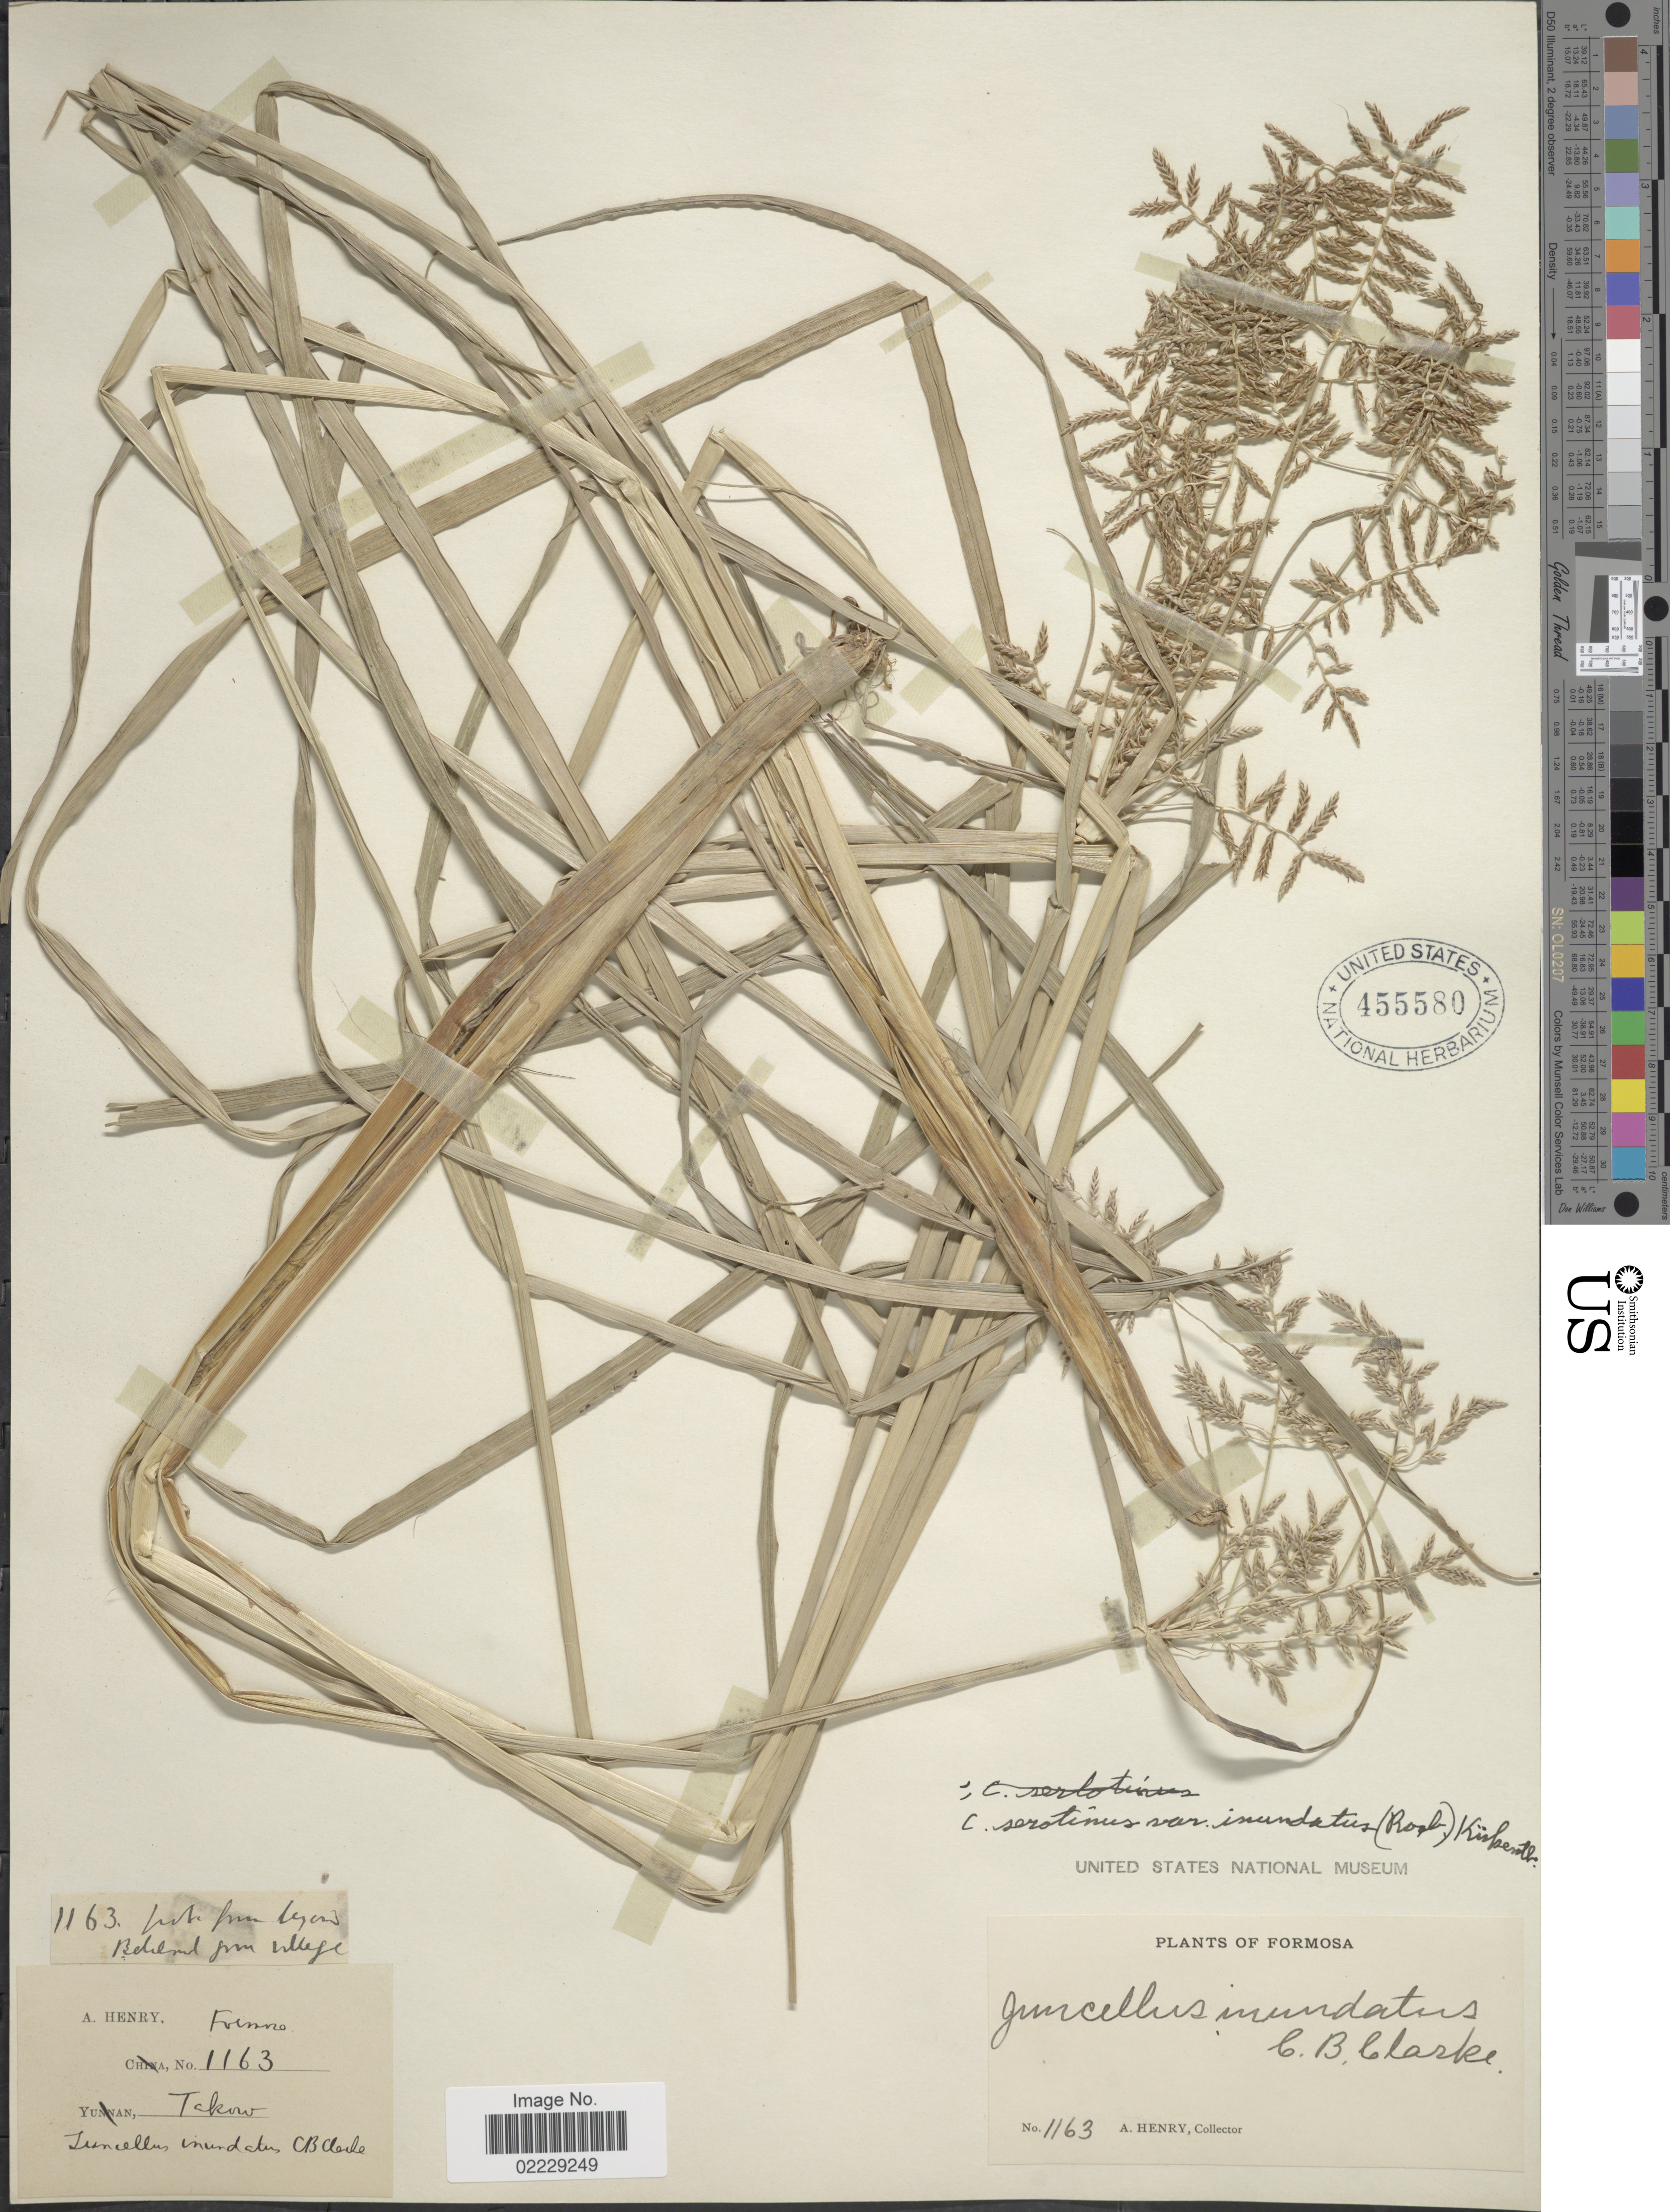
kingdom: Plantae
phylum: Tracheophyta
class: Liliopsida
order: Poales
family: Cyperaceae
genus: Cyperus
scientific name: Cyperus serotinus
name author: Rottb.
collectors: A. Henry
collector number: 1163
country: Taiwan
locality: Formosa, Takow. West from lagoon, Betelnut grove village.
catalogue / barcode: US 455580